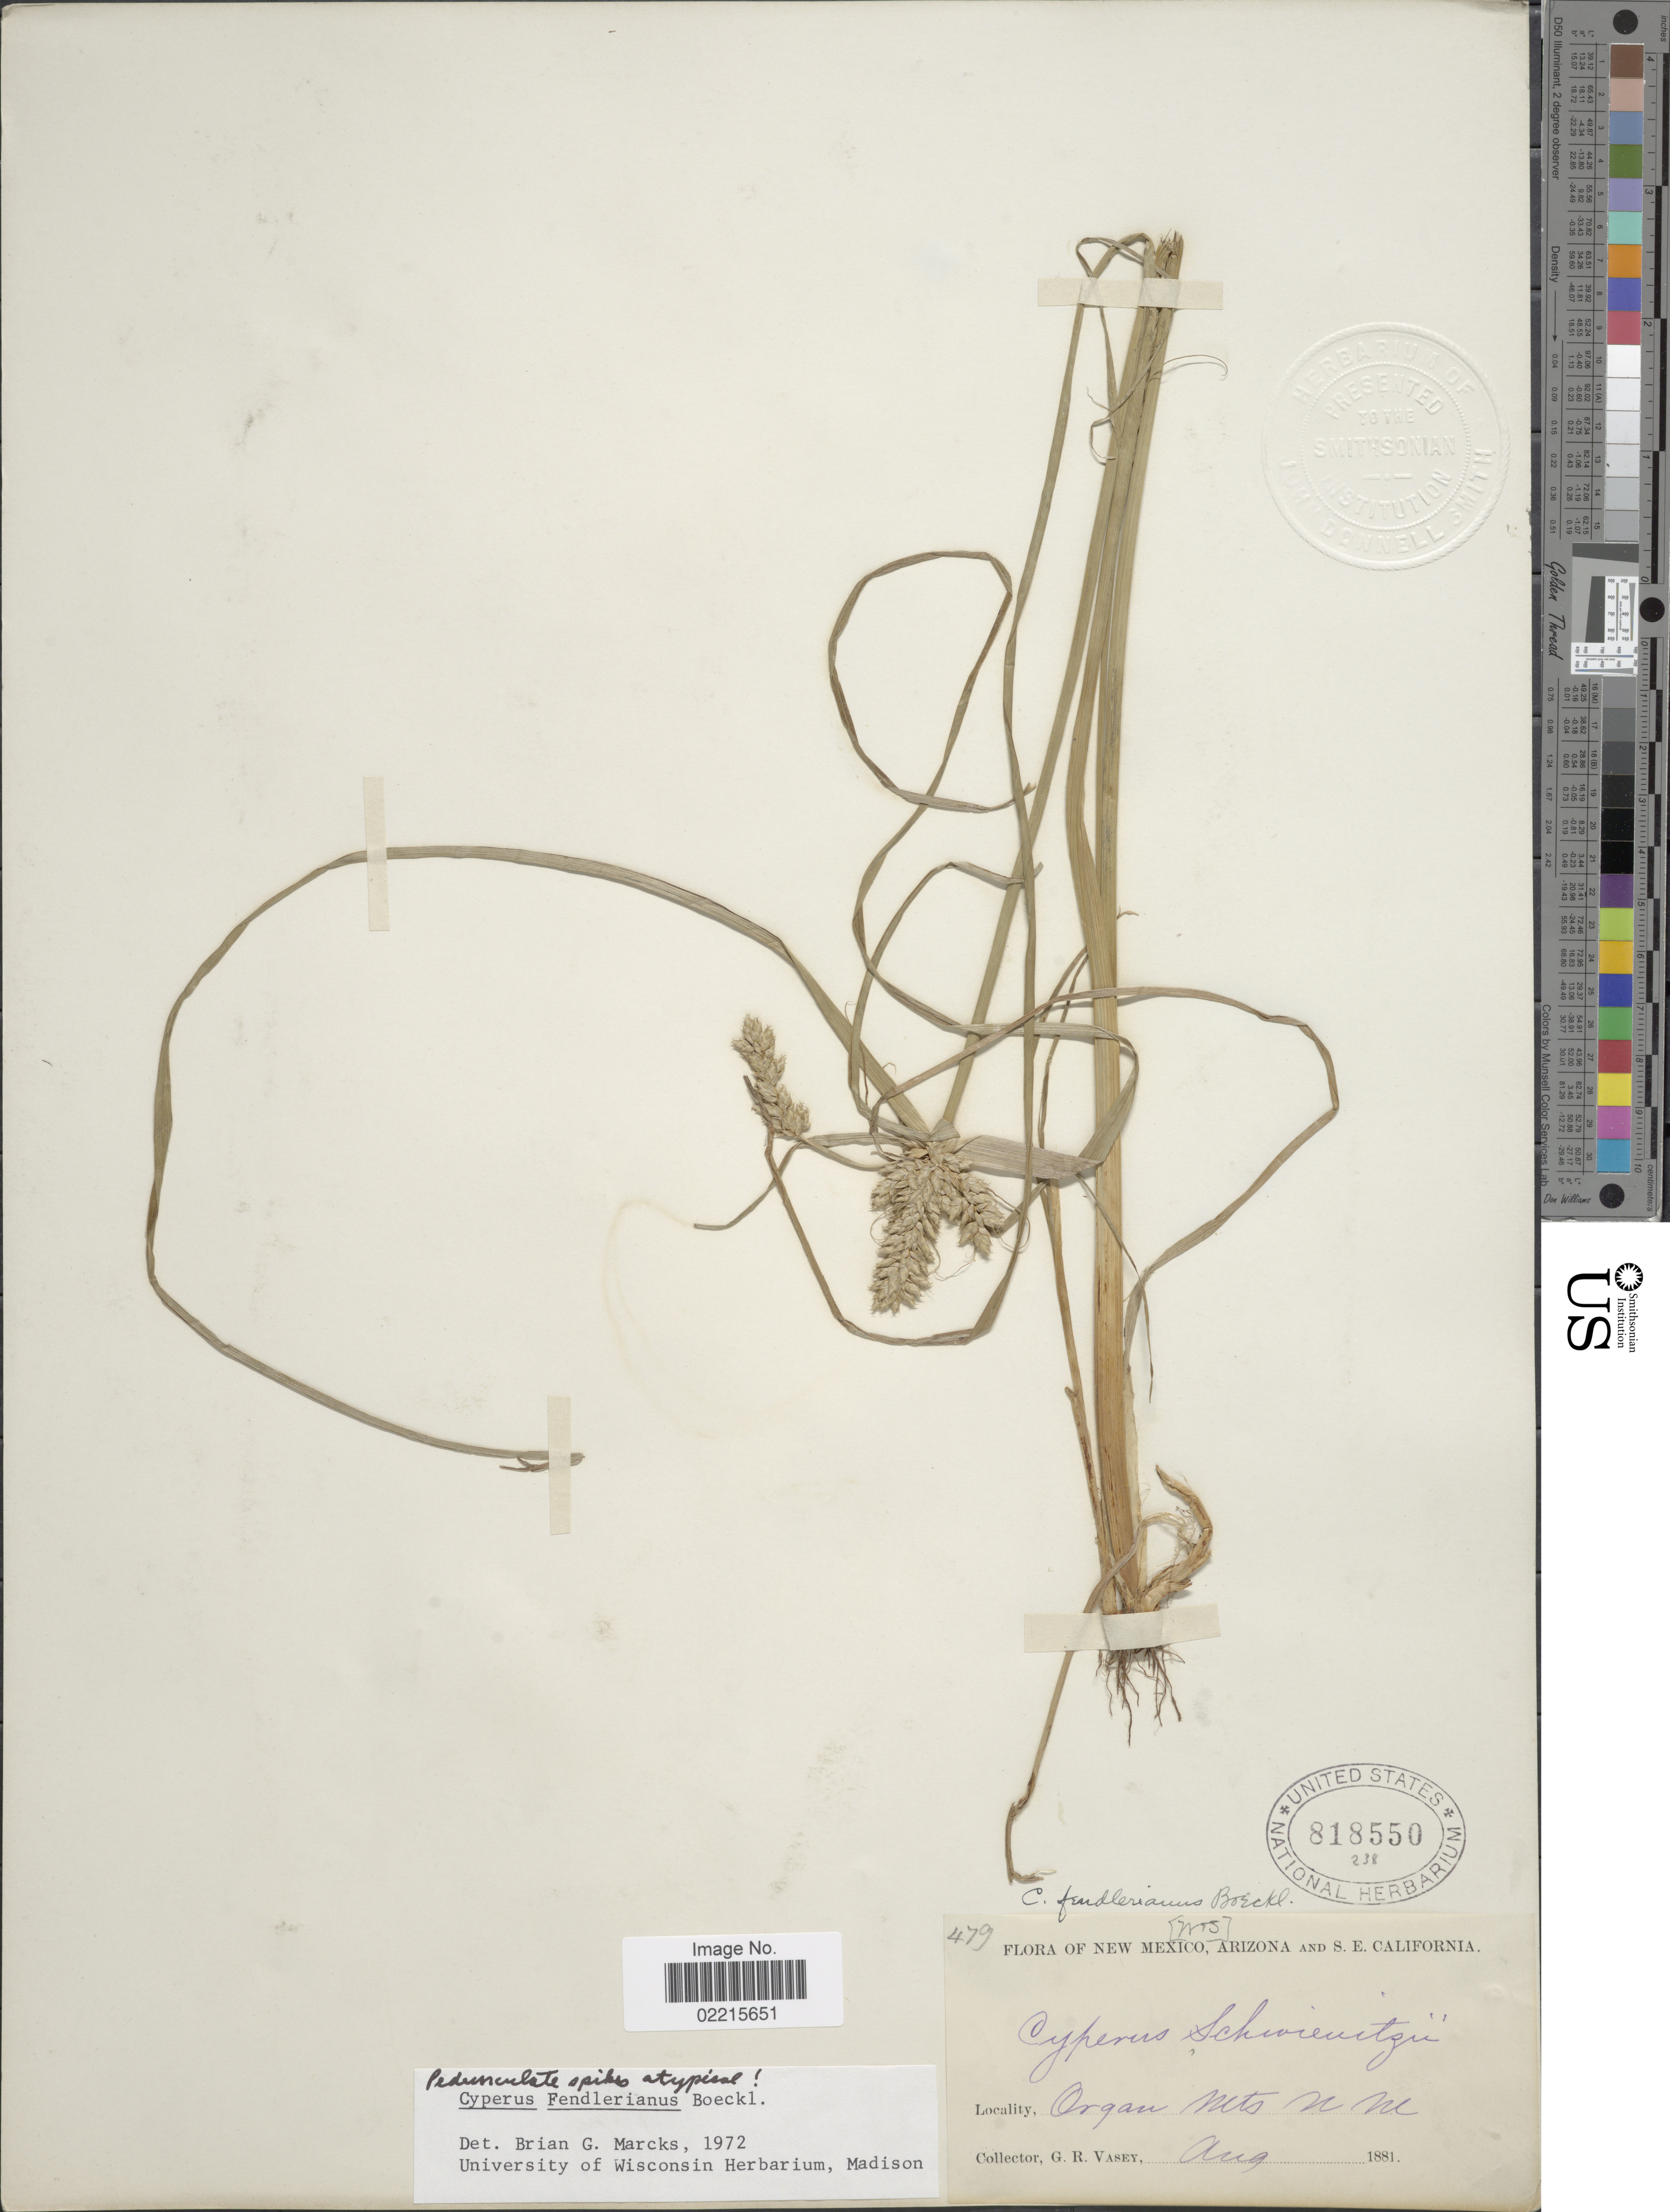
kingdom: Plantae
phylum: Tracheophyta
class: Liliopsida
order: Poales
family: Cyperaceae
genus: Cyperus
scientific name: Cyperus fendlerianus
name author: Boeckeler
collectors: G. R. Vasey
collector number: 479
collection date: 1881-08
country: United States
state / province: New Mexico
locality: Organ Mts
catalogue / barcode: US 818550